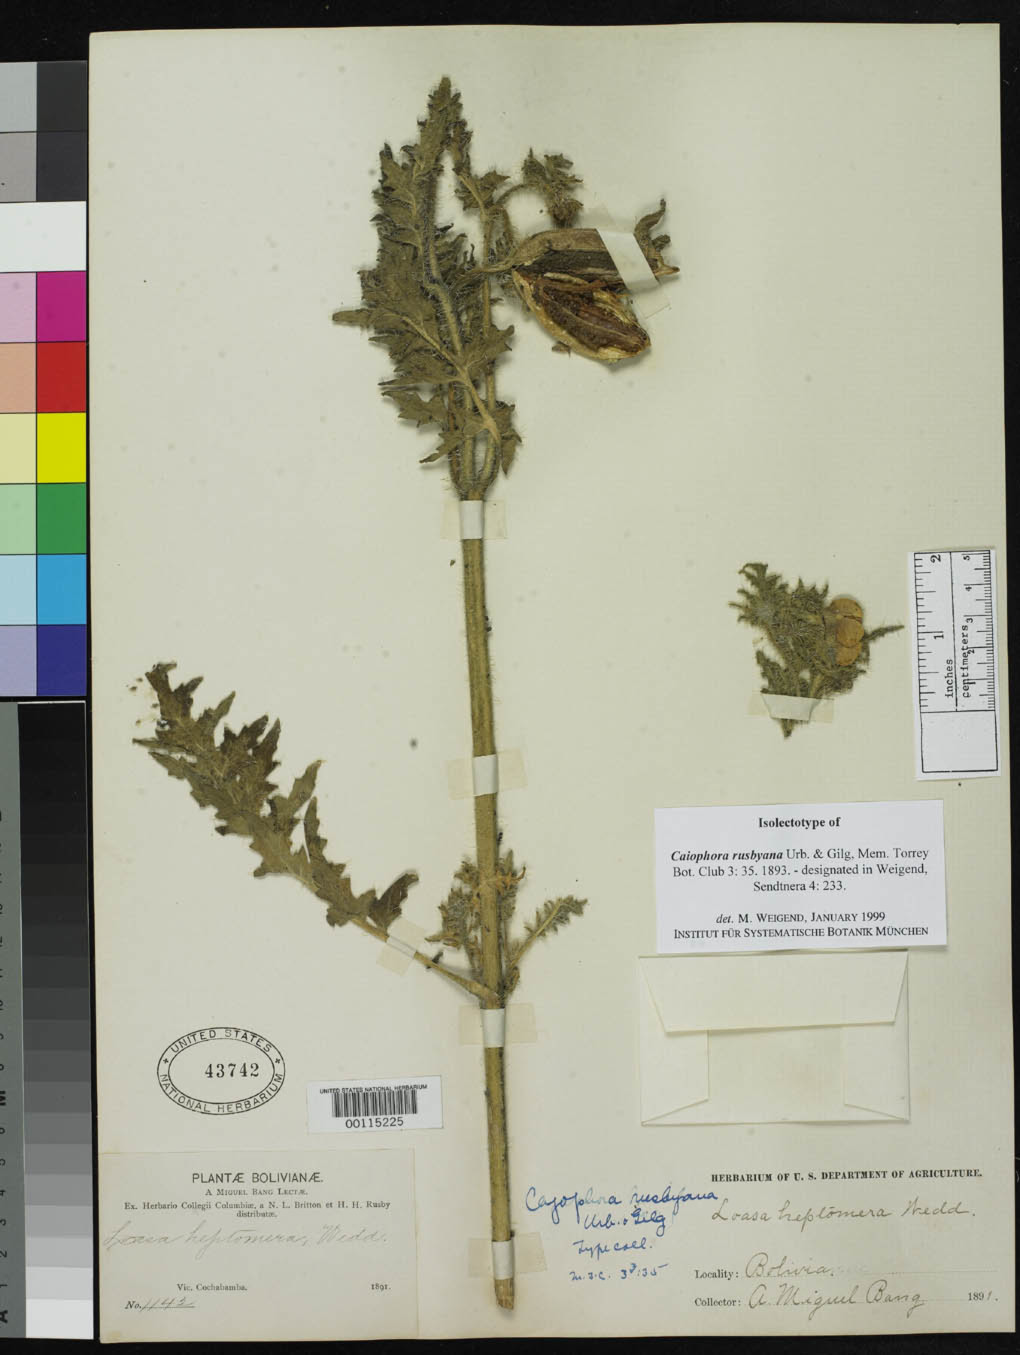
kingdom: Plantae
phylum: Tracheophyta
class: Magnoliopsida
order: Cornales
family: Loasaceae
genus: Caiophora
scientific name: Caiophora rusbyana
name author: Urb. & Gilg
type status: Isolectotype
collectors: M. Bang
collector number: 1142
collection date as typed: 1891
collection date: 1891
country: Bolivia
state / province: Cochabamba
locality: Vicinity of Cochabamba.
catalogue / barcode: US 43742